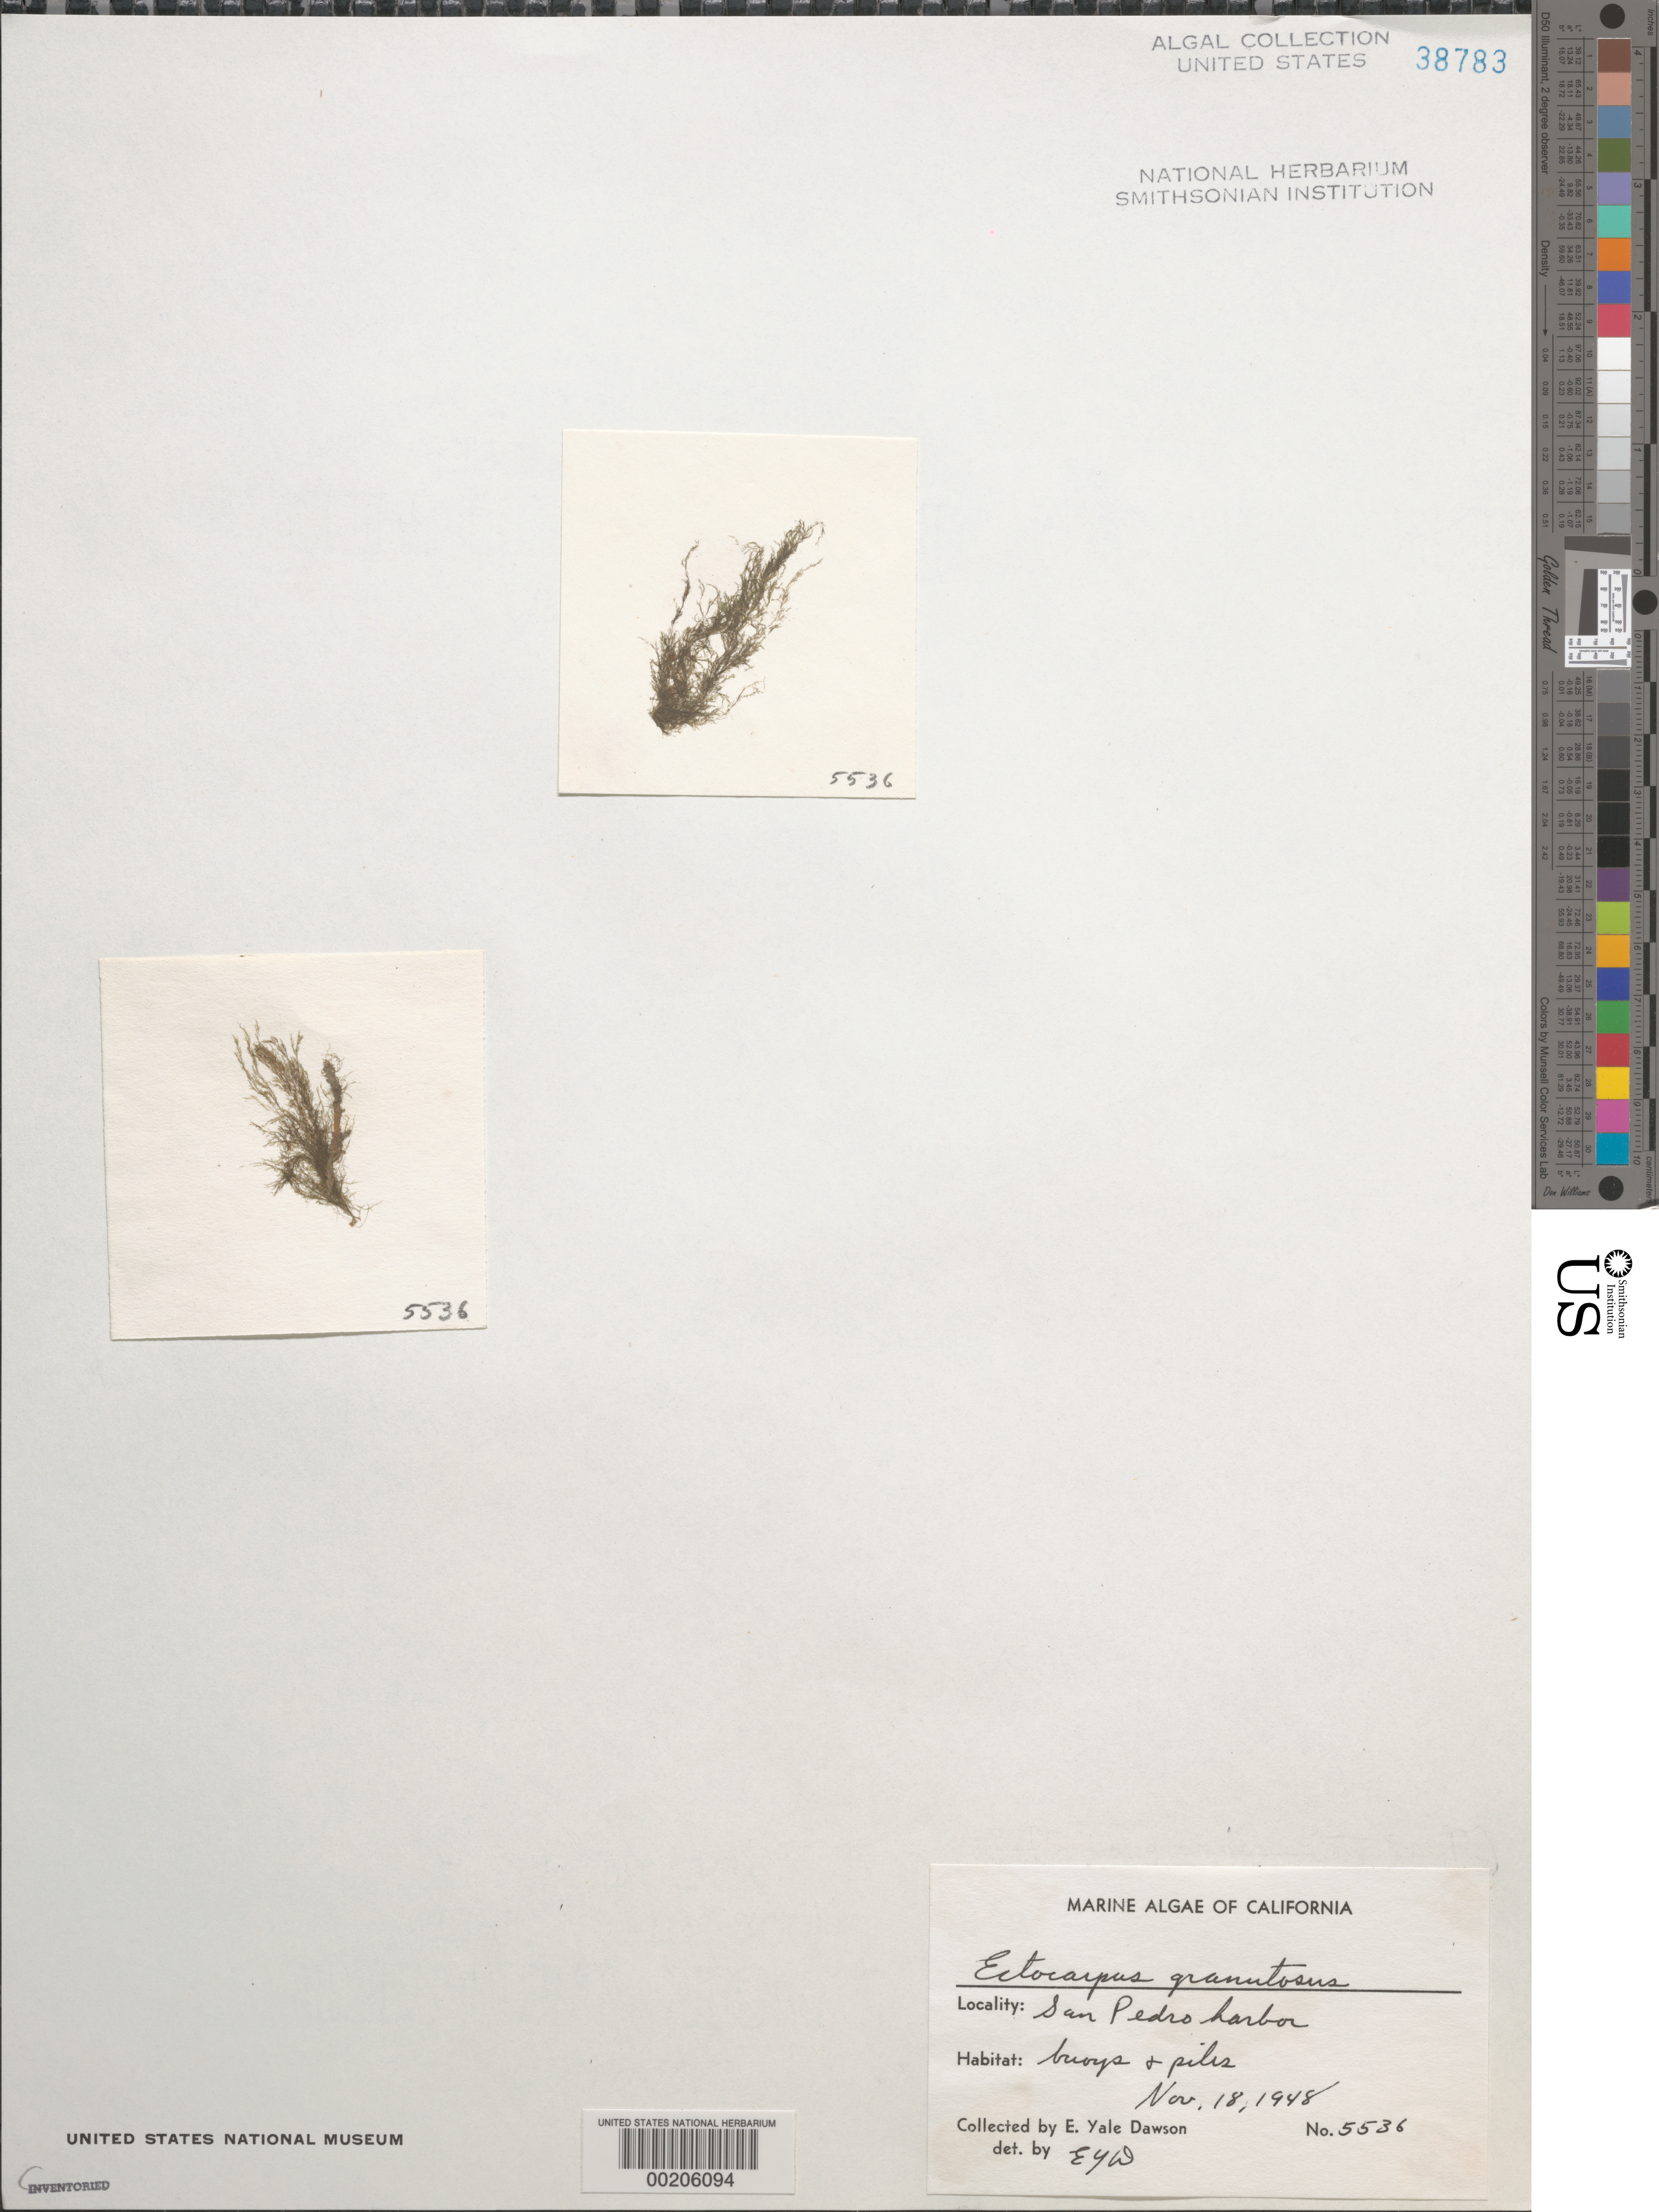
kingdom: Chromista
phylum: Ochrophyta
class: Phaeophyceae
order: Ectocarpales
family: Acinetosporaceae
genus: Hincksia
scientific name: Hincksia granulosa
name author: (Sm.) P.C. Silva in P.C. Silva et al.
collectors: E. Y. Dawson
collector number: EYD 5536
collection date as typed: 18 Nov 1948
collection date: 1948-11-18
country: United States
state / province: California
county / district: Los Angeles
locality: San Pedro Harbor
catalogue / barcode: US 38783